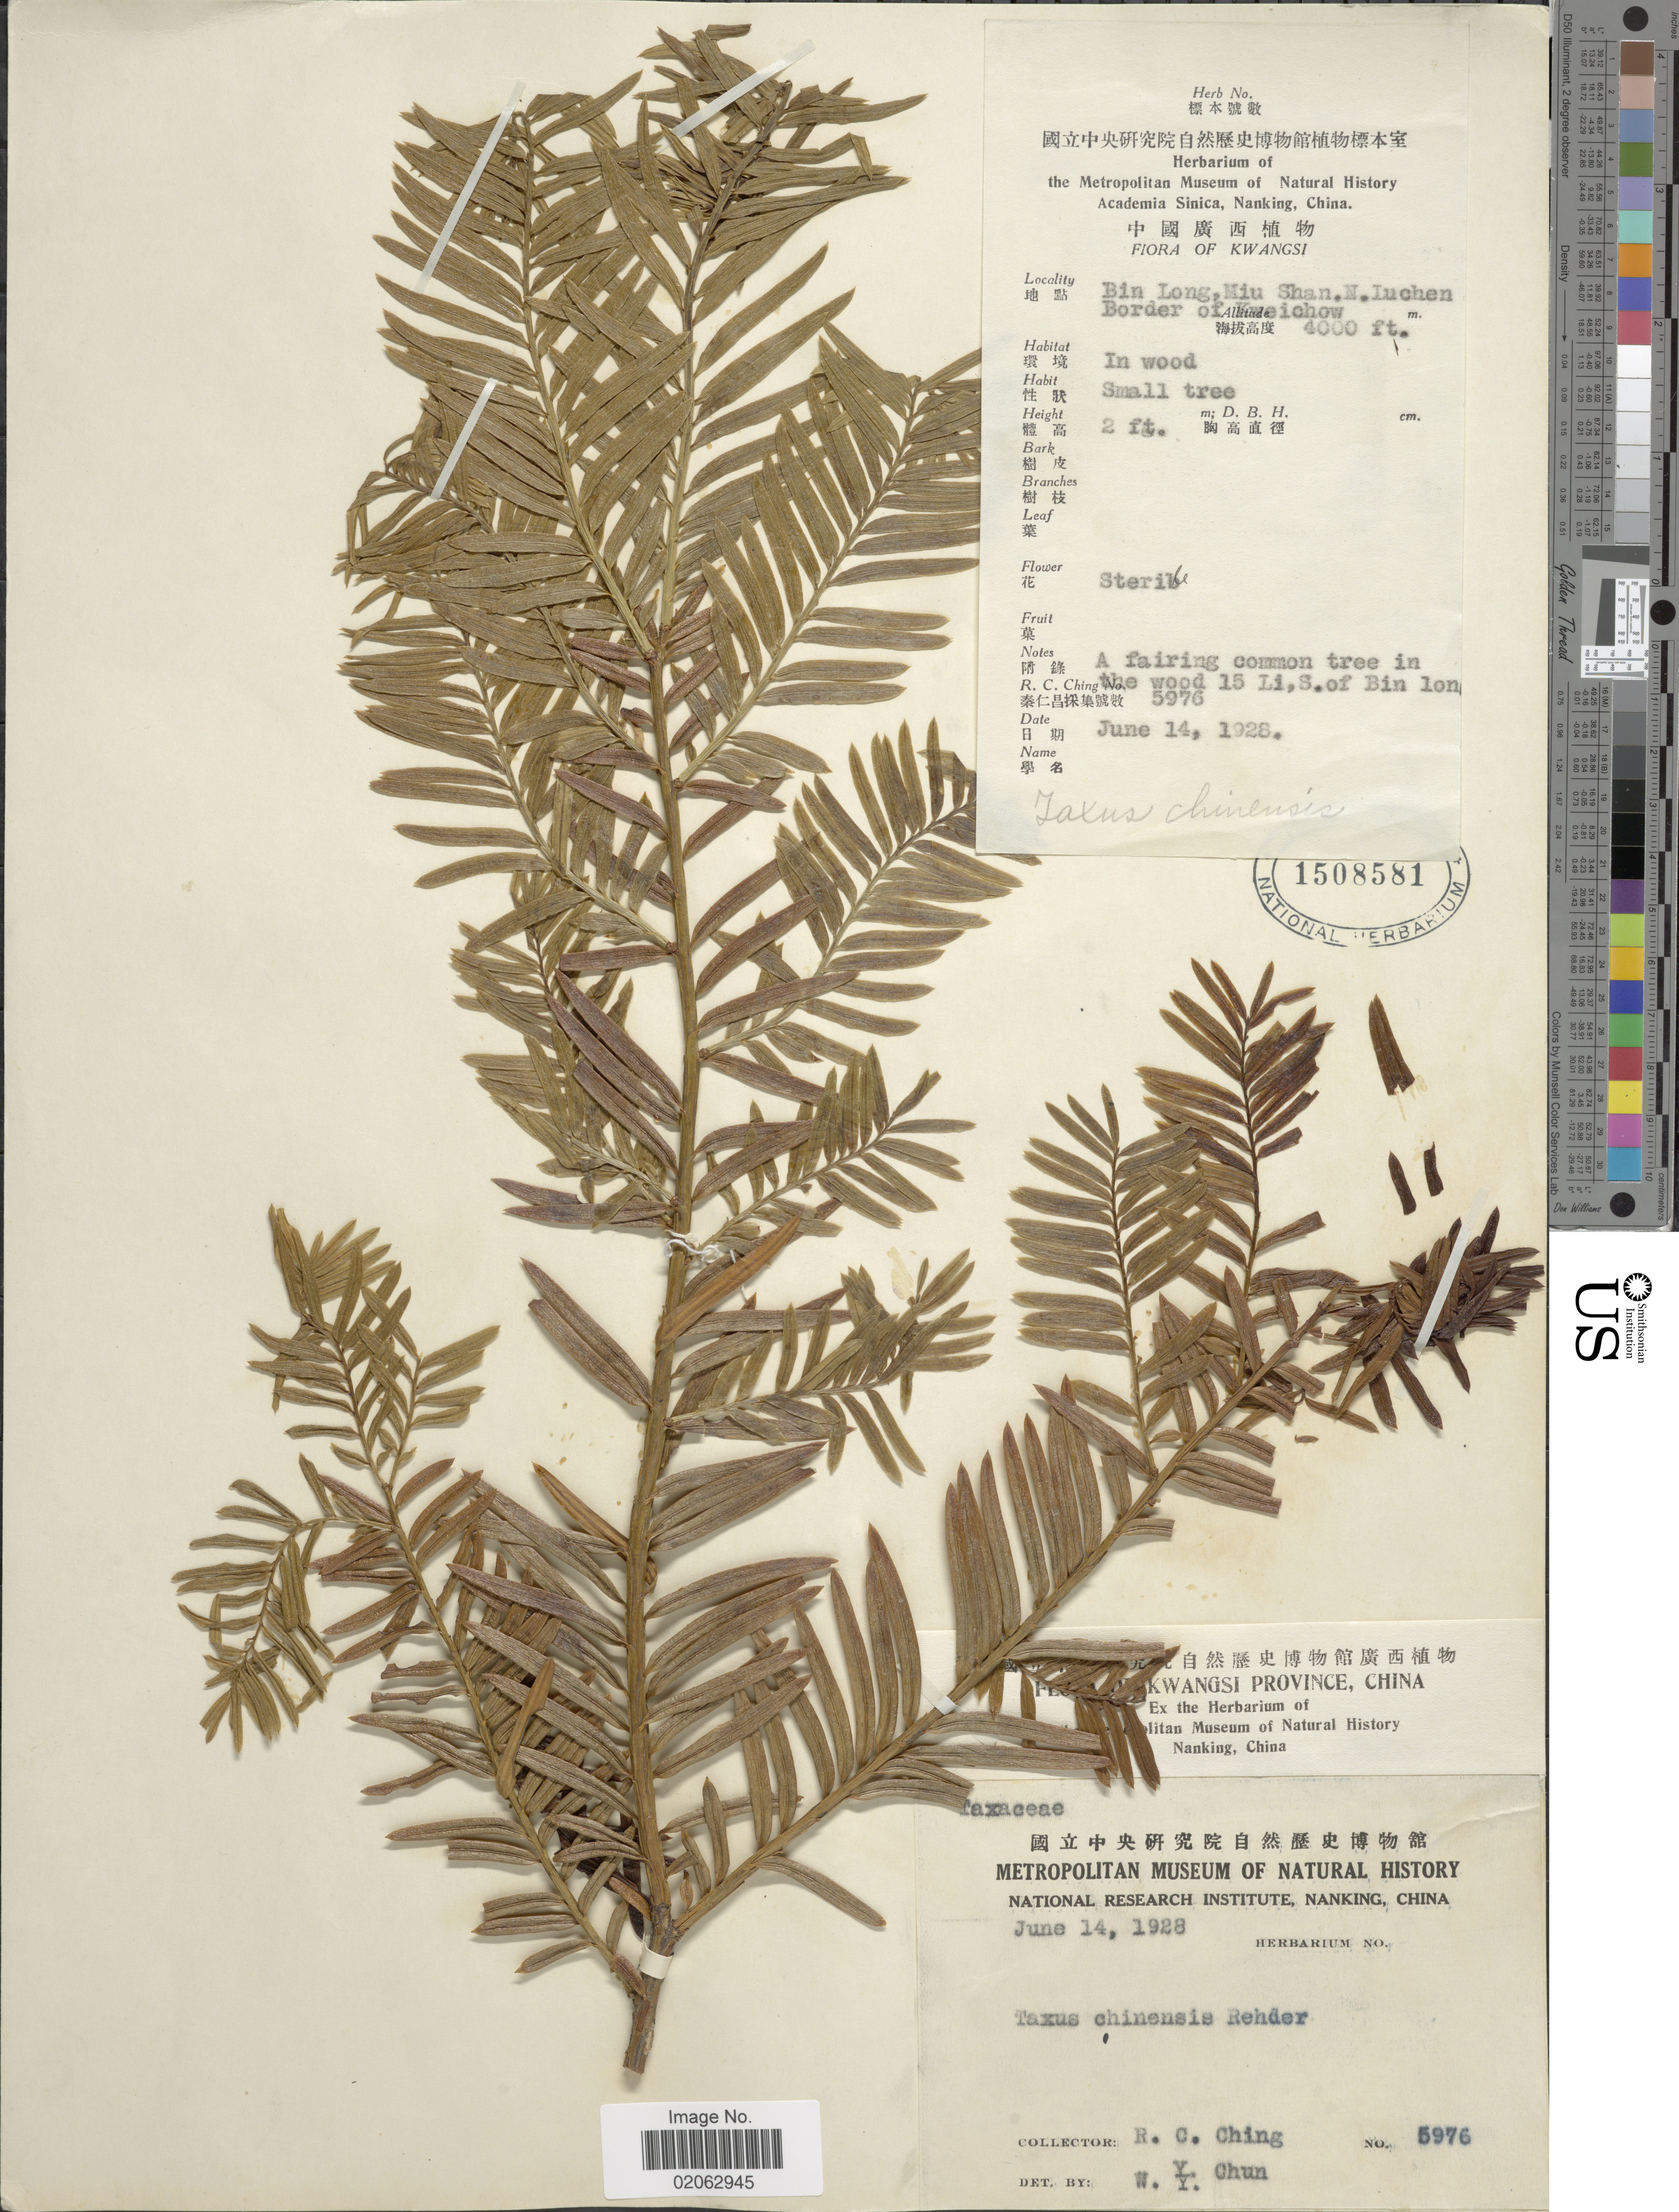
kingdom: Plantae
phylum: Tracheophyta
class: Pinopsida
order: Pinales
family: Taxaceae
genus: Taxus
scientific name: Taxus celebica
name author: (Warb.) H.L. Li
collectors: R. C. Ching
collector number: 5976*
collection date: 1928-06-14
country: China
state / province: Guangxi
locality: Kwangsi Province, Bin Long, Miu Shan. N. Luchen Border of Kweichow, in wood.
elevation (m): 1219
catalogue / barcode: US 1508581